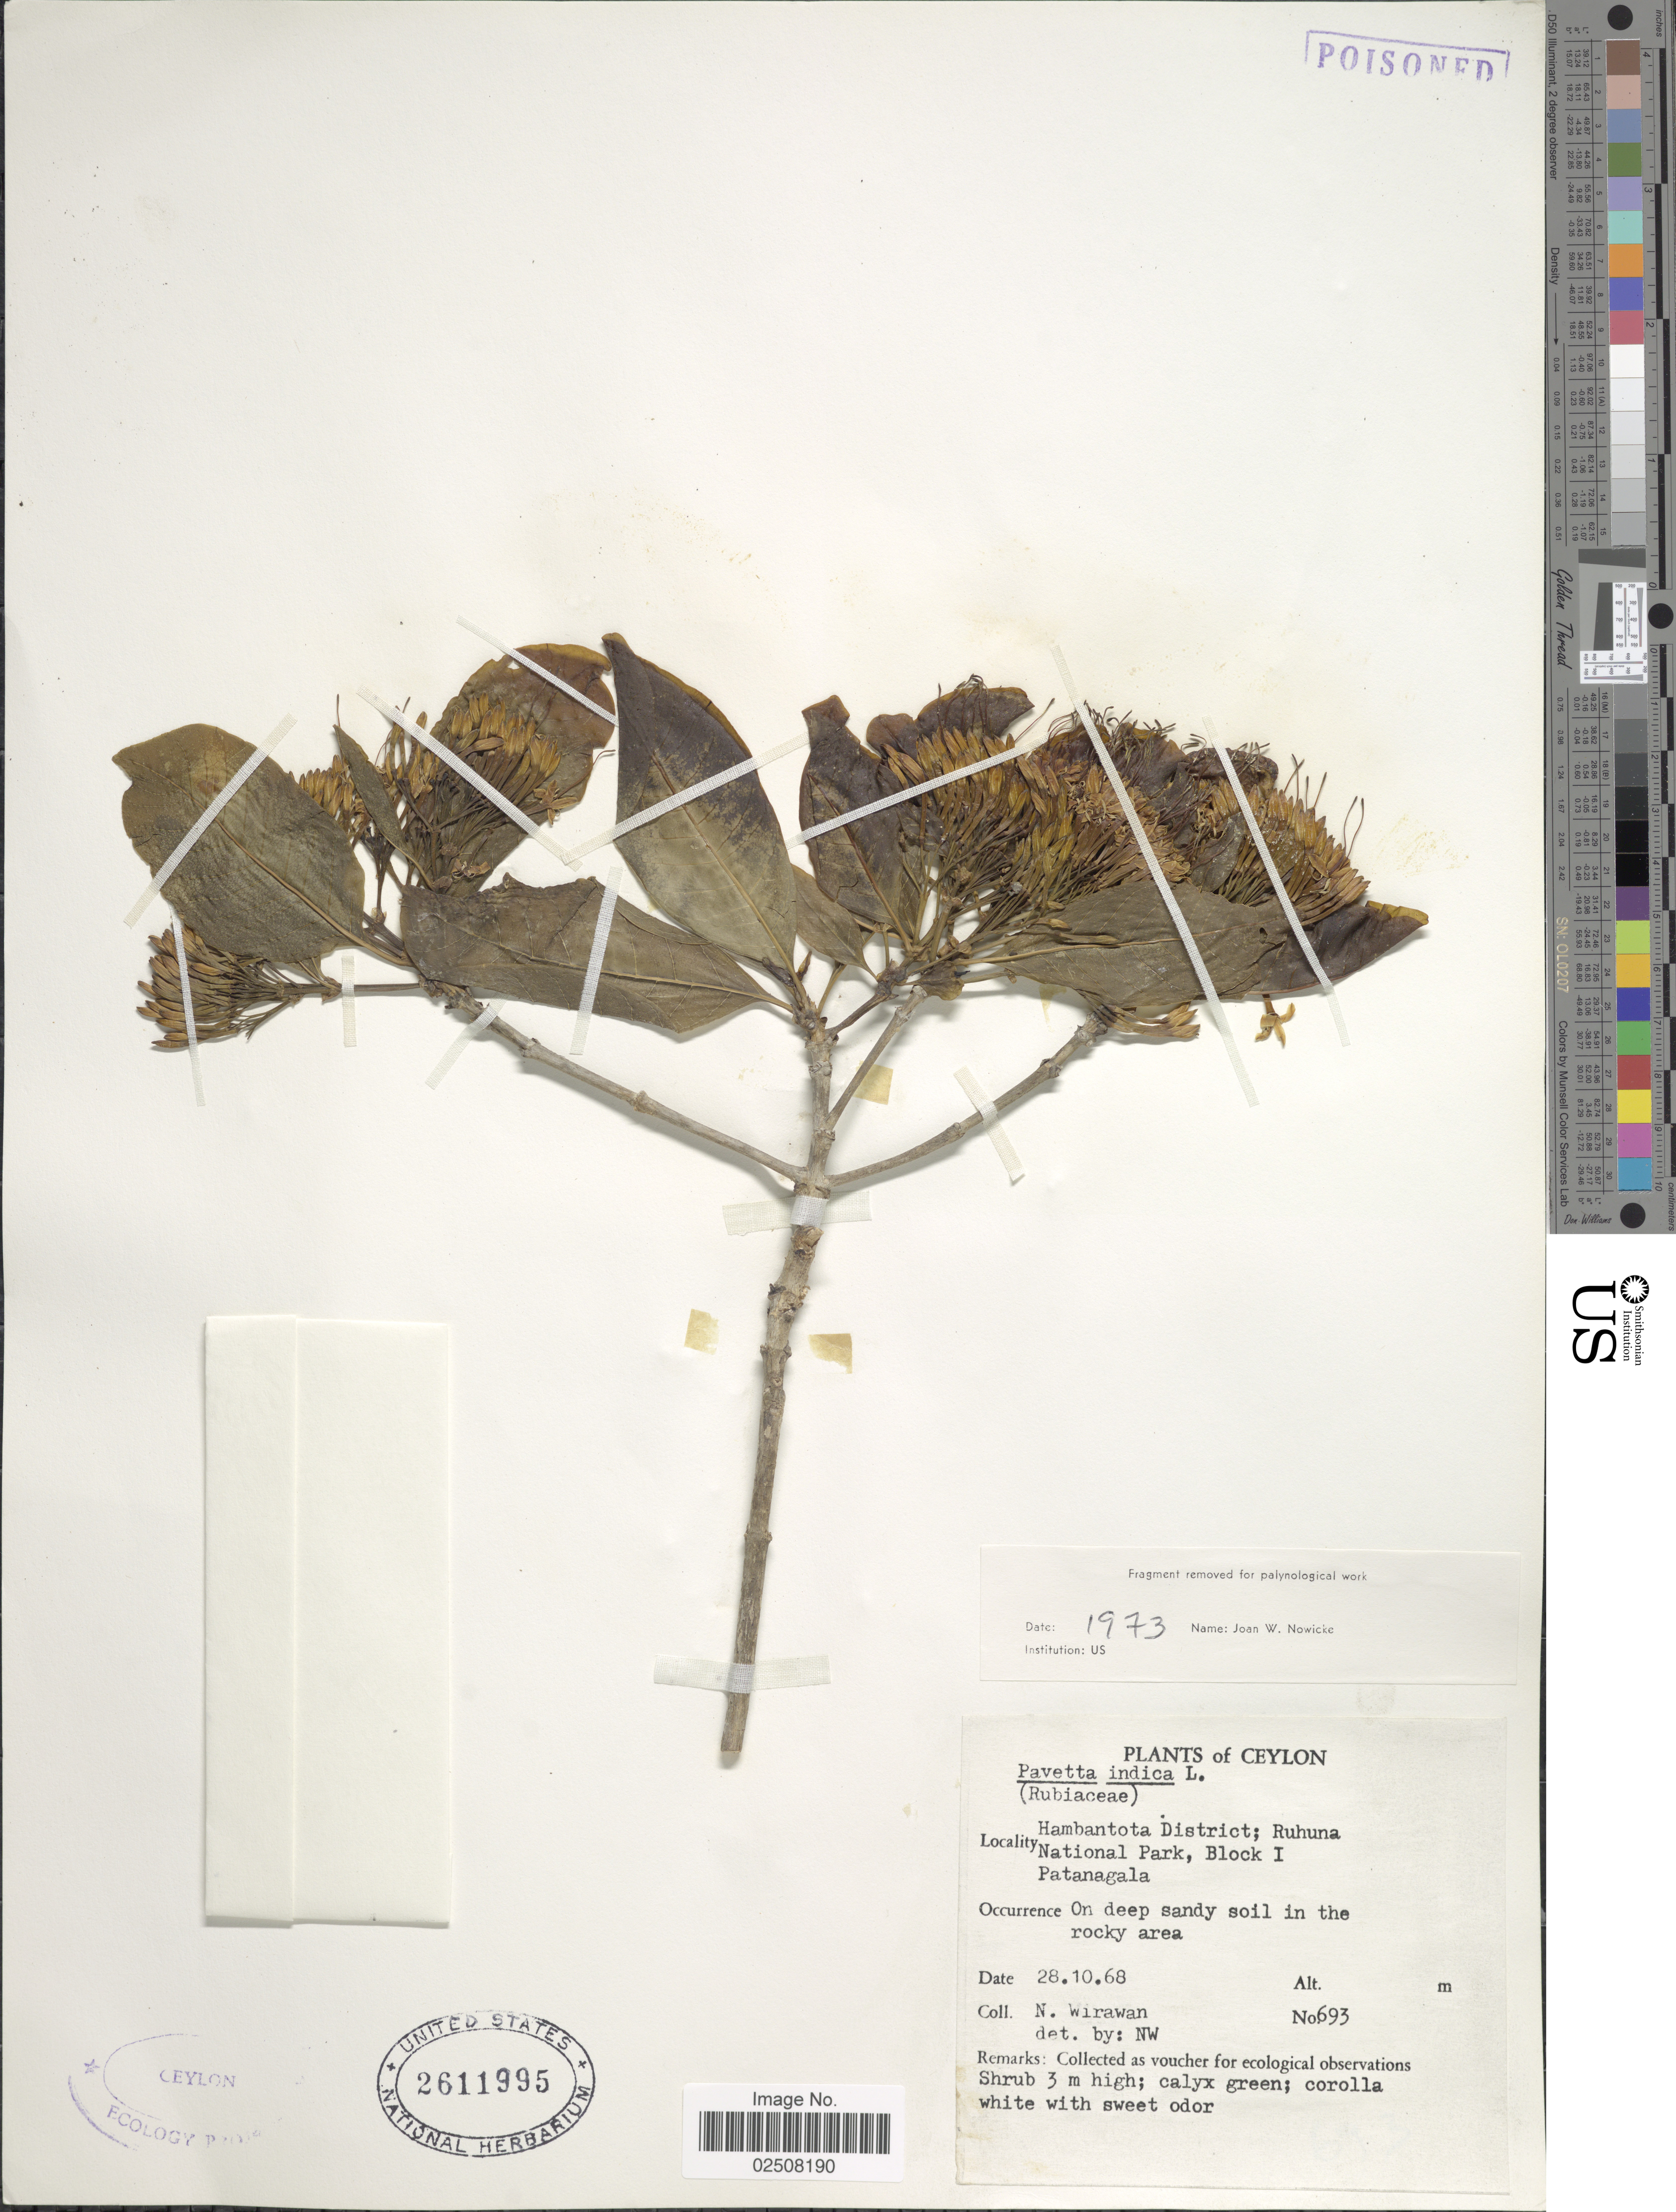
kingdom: Plantae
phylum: Tracheophyta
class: Magnoliopsida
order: Gentianales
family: Rubiaceae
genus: Pavetta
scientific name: Pavetta indica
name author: L.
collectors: N. Wirawan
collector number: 693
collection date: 1968-10-28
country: Sri Lanka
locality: Ceylon, Hambantota District; Ruhuna National Park, Block I Patanagala, On deep sandy soil in the rocky area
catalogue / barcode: US 2611995